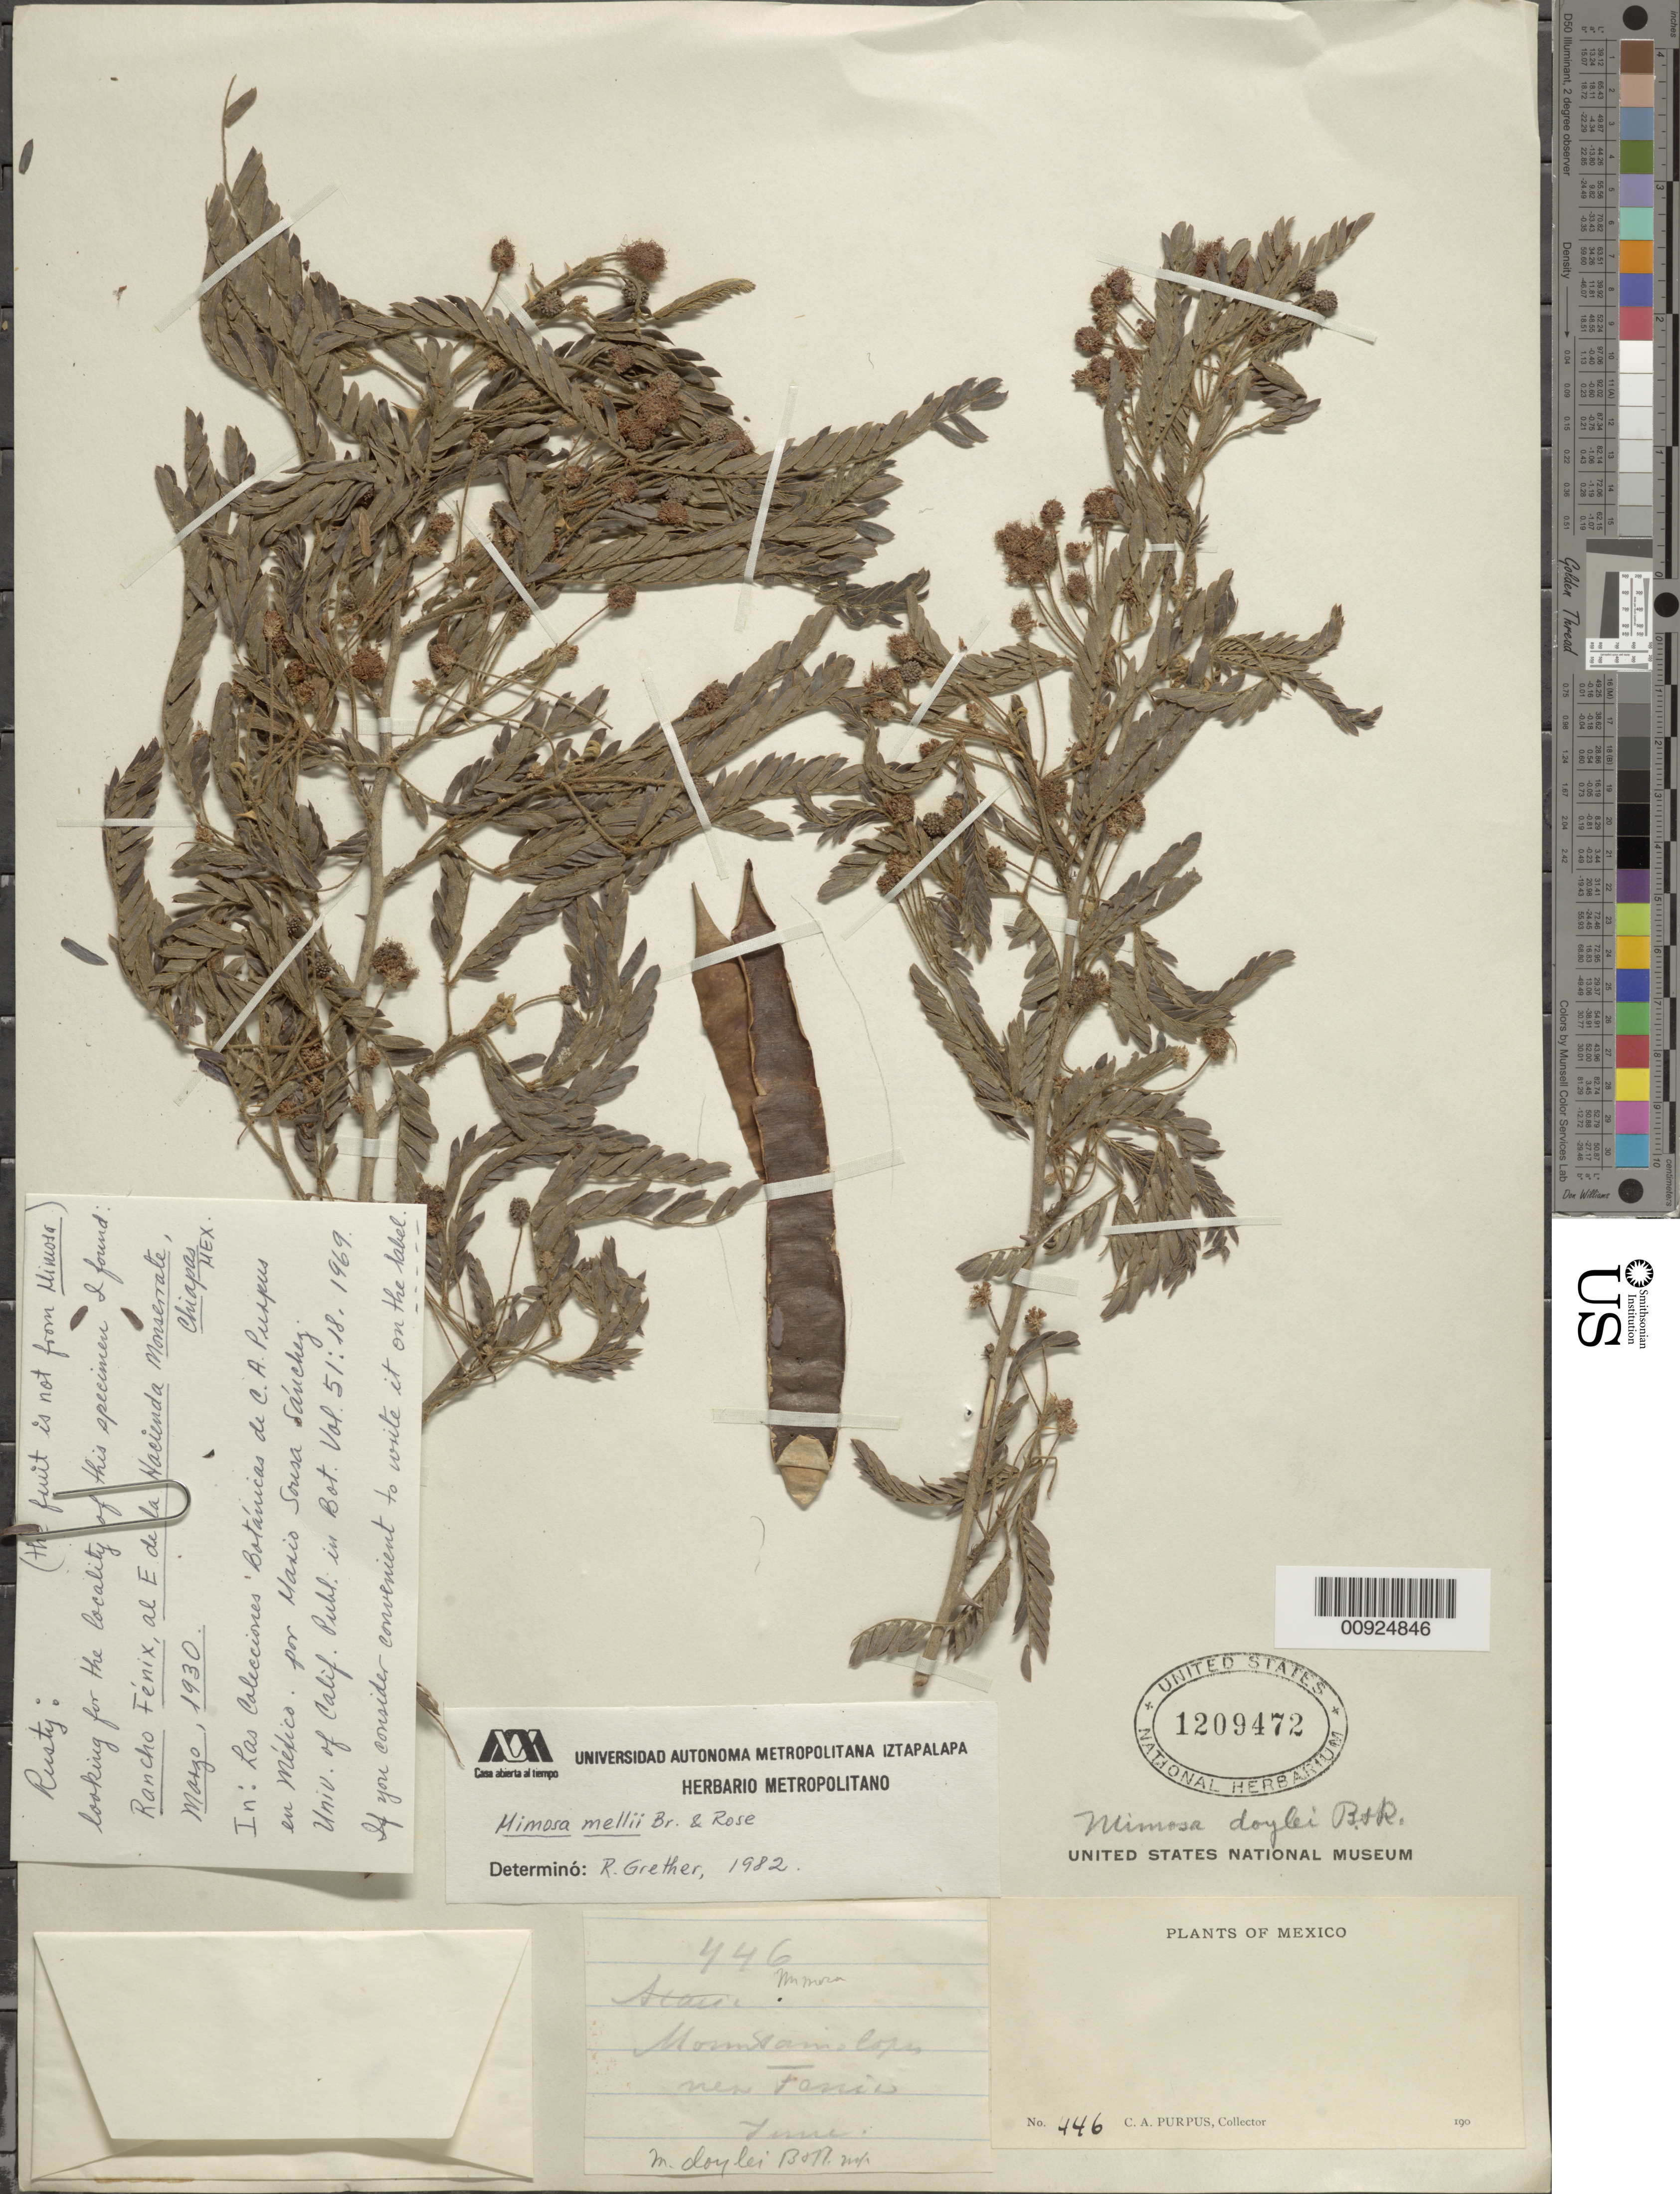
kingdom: Plantae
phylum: Tracheophyta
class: Magnoliopsida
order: Fabales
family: Fabaceae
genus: Mimosa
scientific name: Mimosa mellii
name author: Britton & Rose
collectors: C. A. Purpus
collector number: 446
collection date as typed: Jun 1925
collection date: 1925-06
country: Mexico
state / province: Chiapas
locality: Near Fenia.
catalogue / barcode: US 1209472